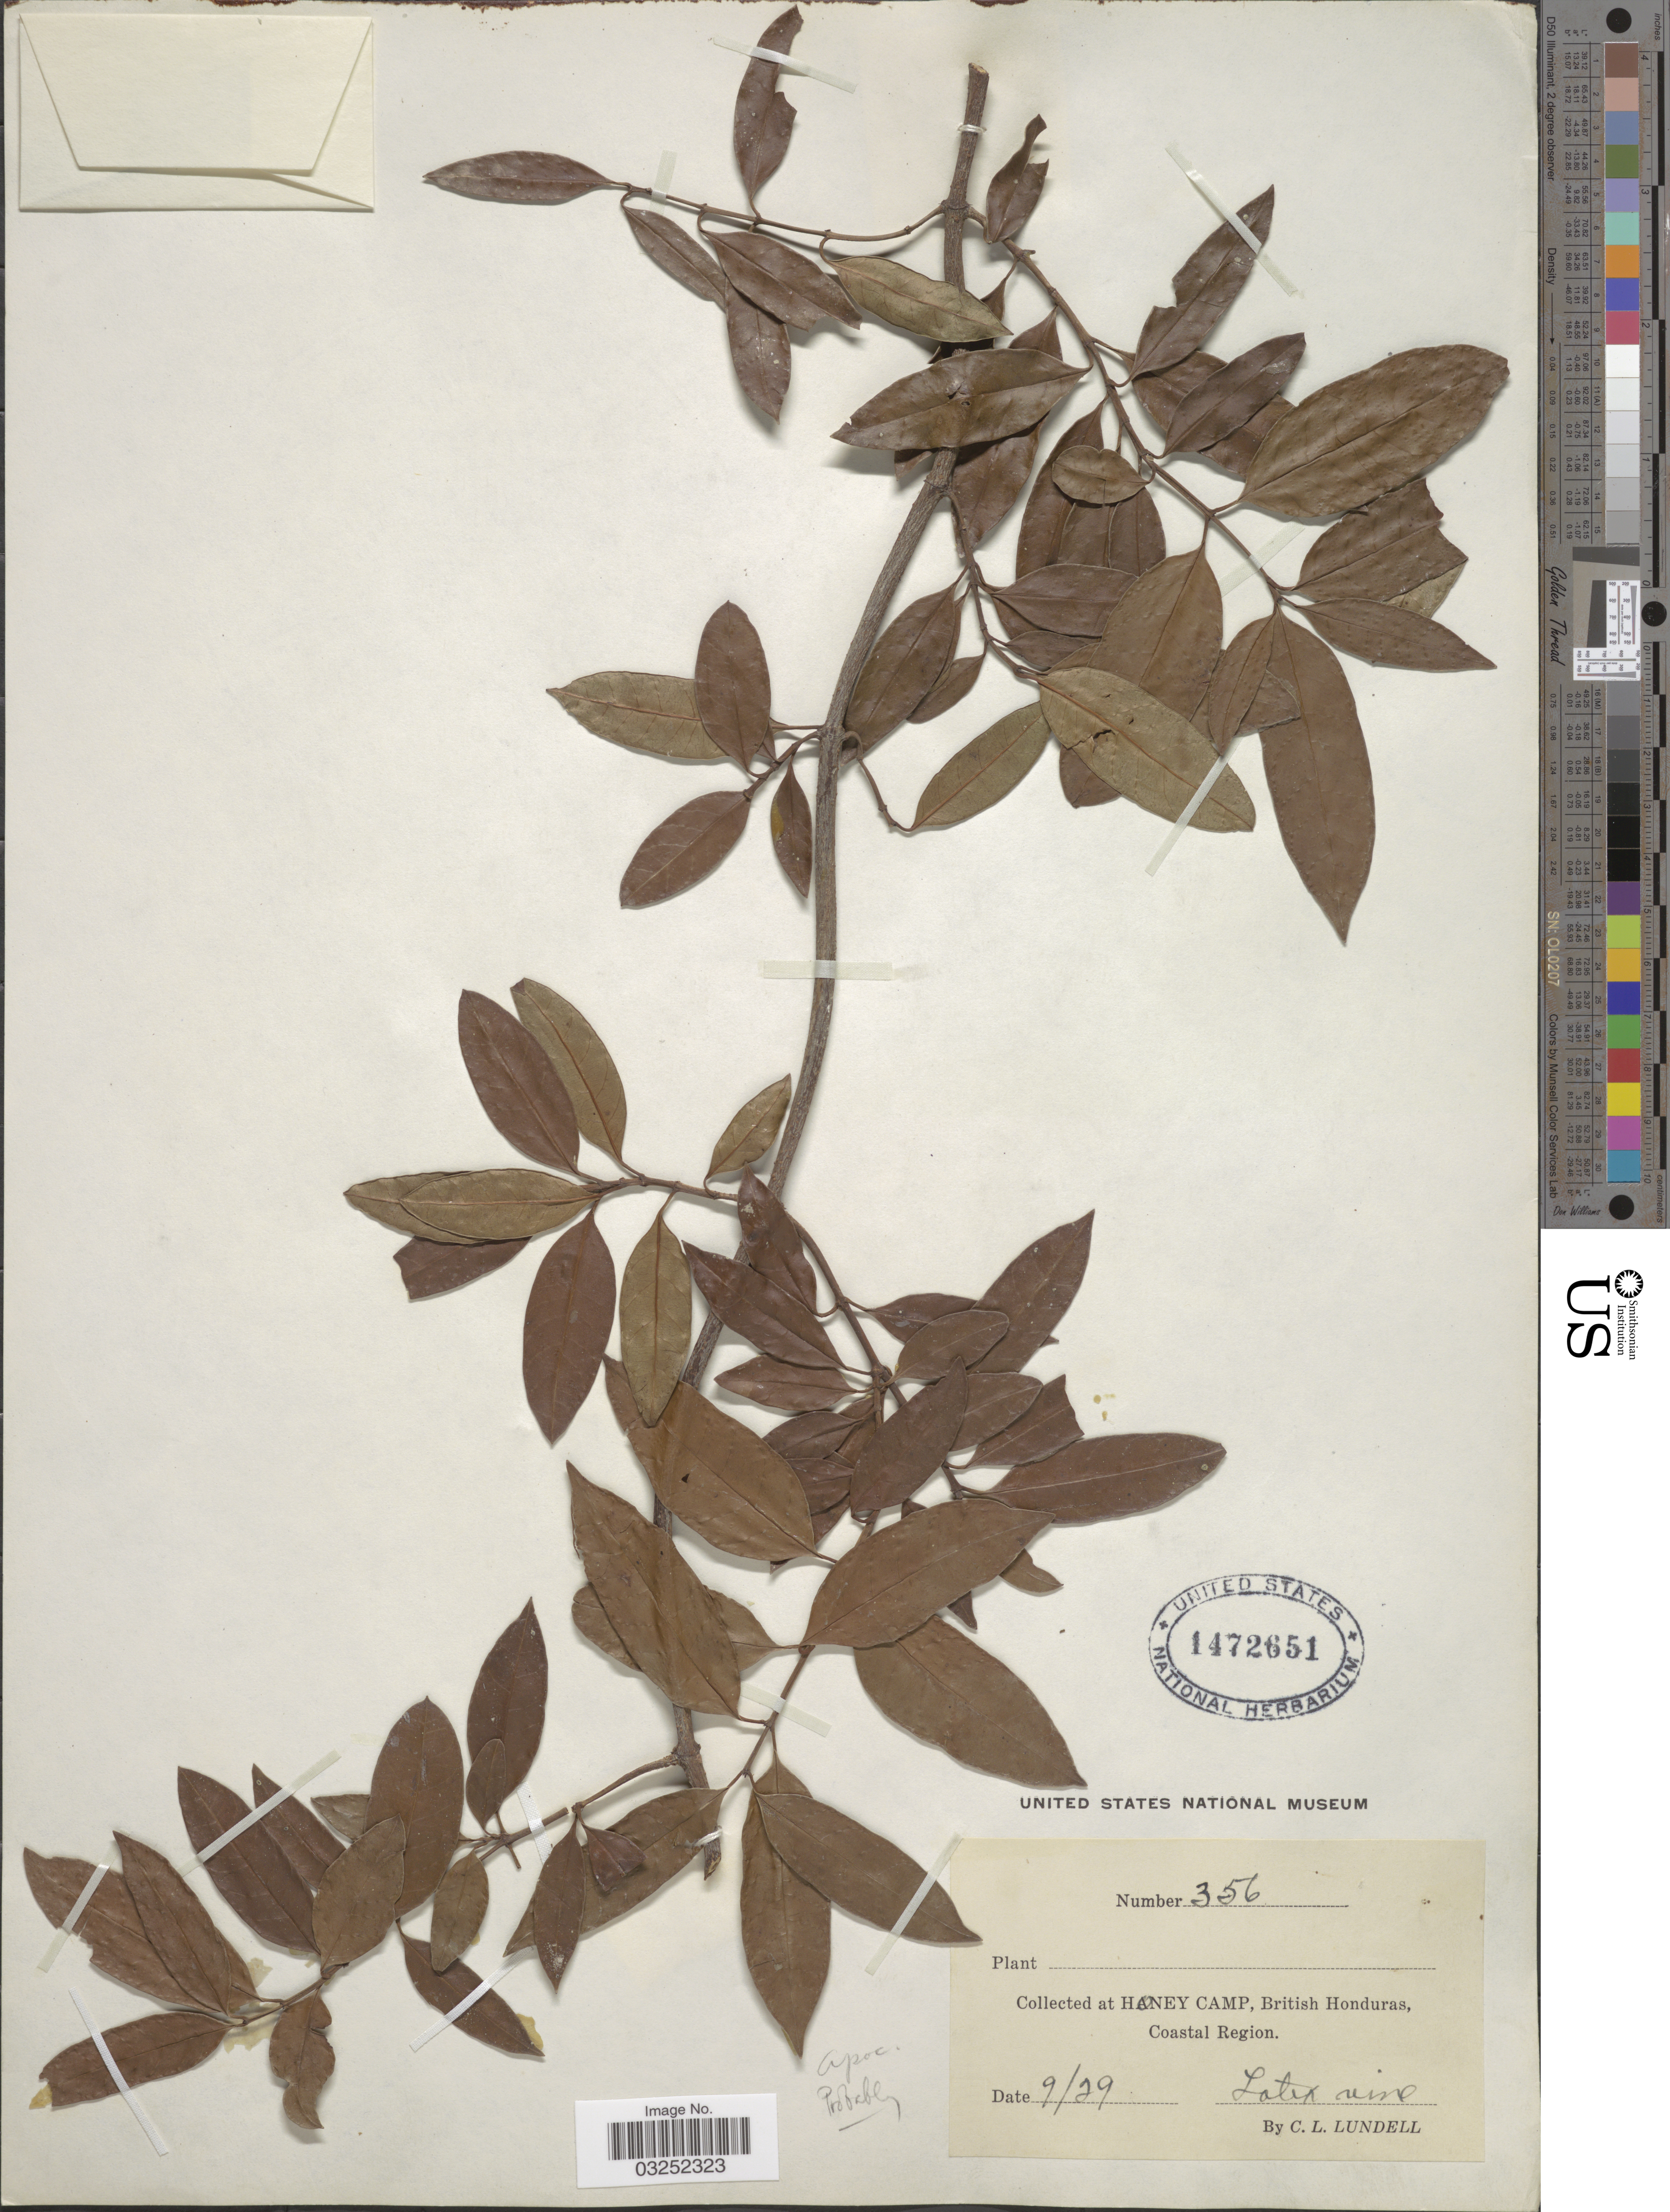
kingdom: Plantae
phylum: Tracheophyta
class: Magnoliopsida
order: Gentianales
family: Apocynaceae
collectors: C. L. Lundell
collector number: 356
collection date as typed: Transcribed d/m/y: /9/29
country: Belize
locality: Honey Camp, British Honduras, Coastal Region.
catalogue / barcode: US 1472651